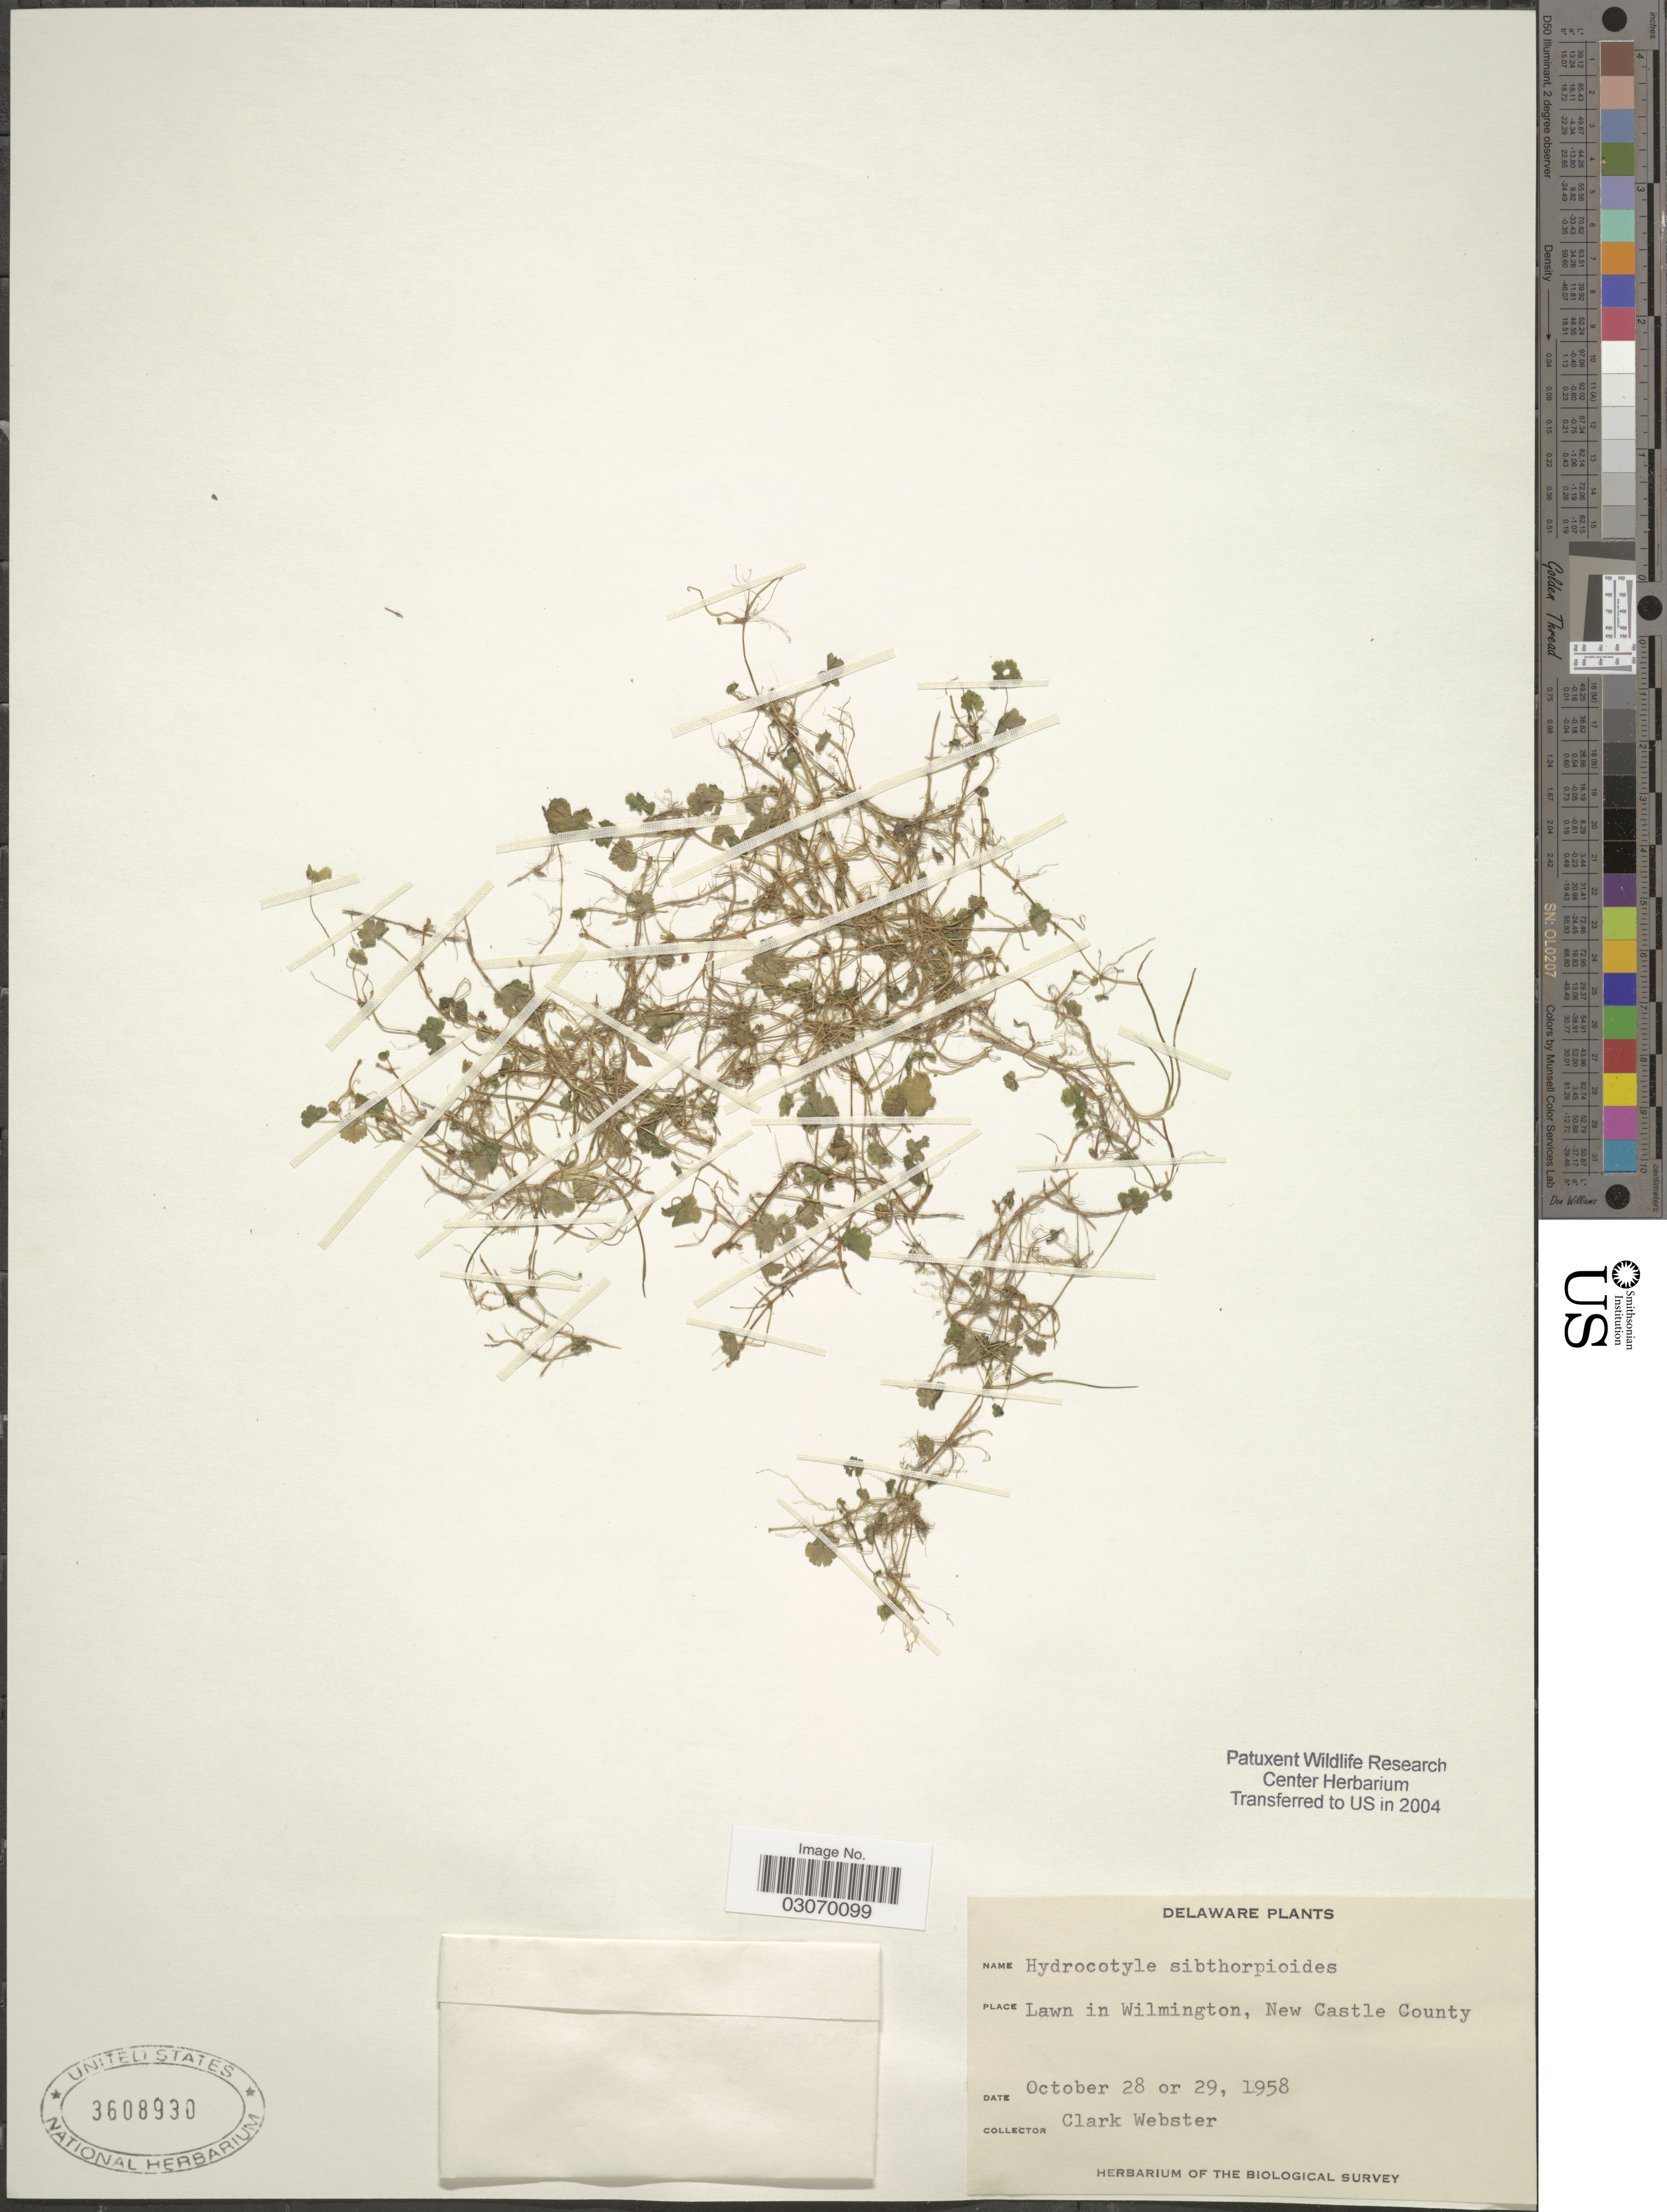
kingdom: Plantae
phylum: Tracheophyta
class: Magnoliopsida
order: Apiales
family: Araliaceae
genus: Hydrocotyle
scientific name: Hydrocotyle sibthorpioides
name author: Lam.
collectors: C. Webster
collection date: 1958-10-28/1958-10-29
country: United States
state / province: Delaware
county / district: New Castle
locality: Lawn in Wilmington, New Castle County.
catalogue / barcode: US 3608930